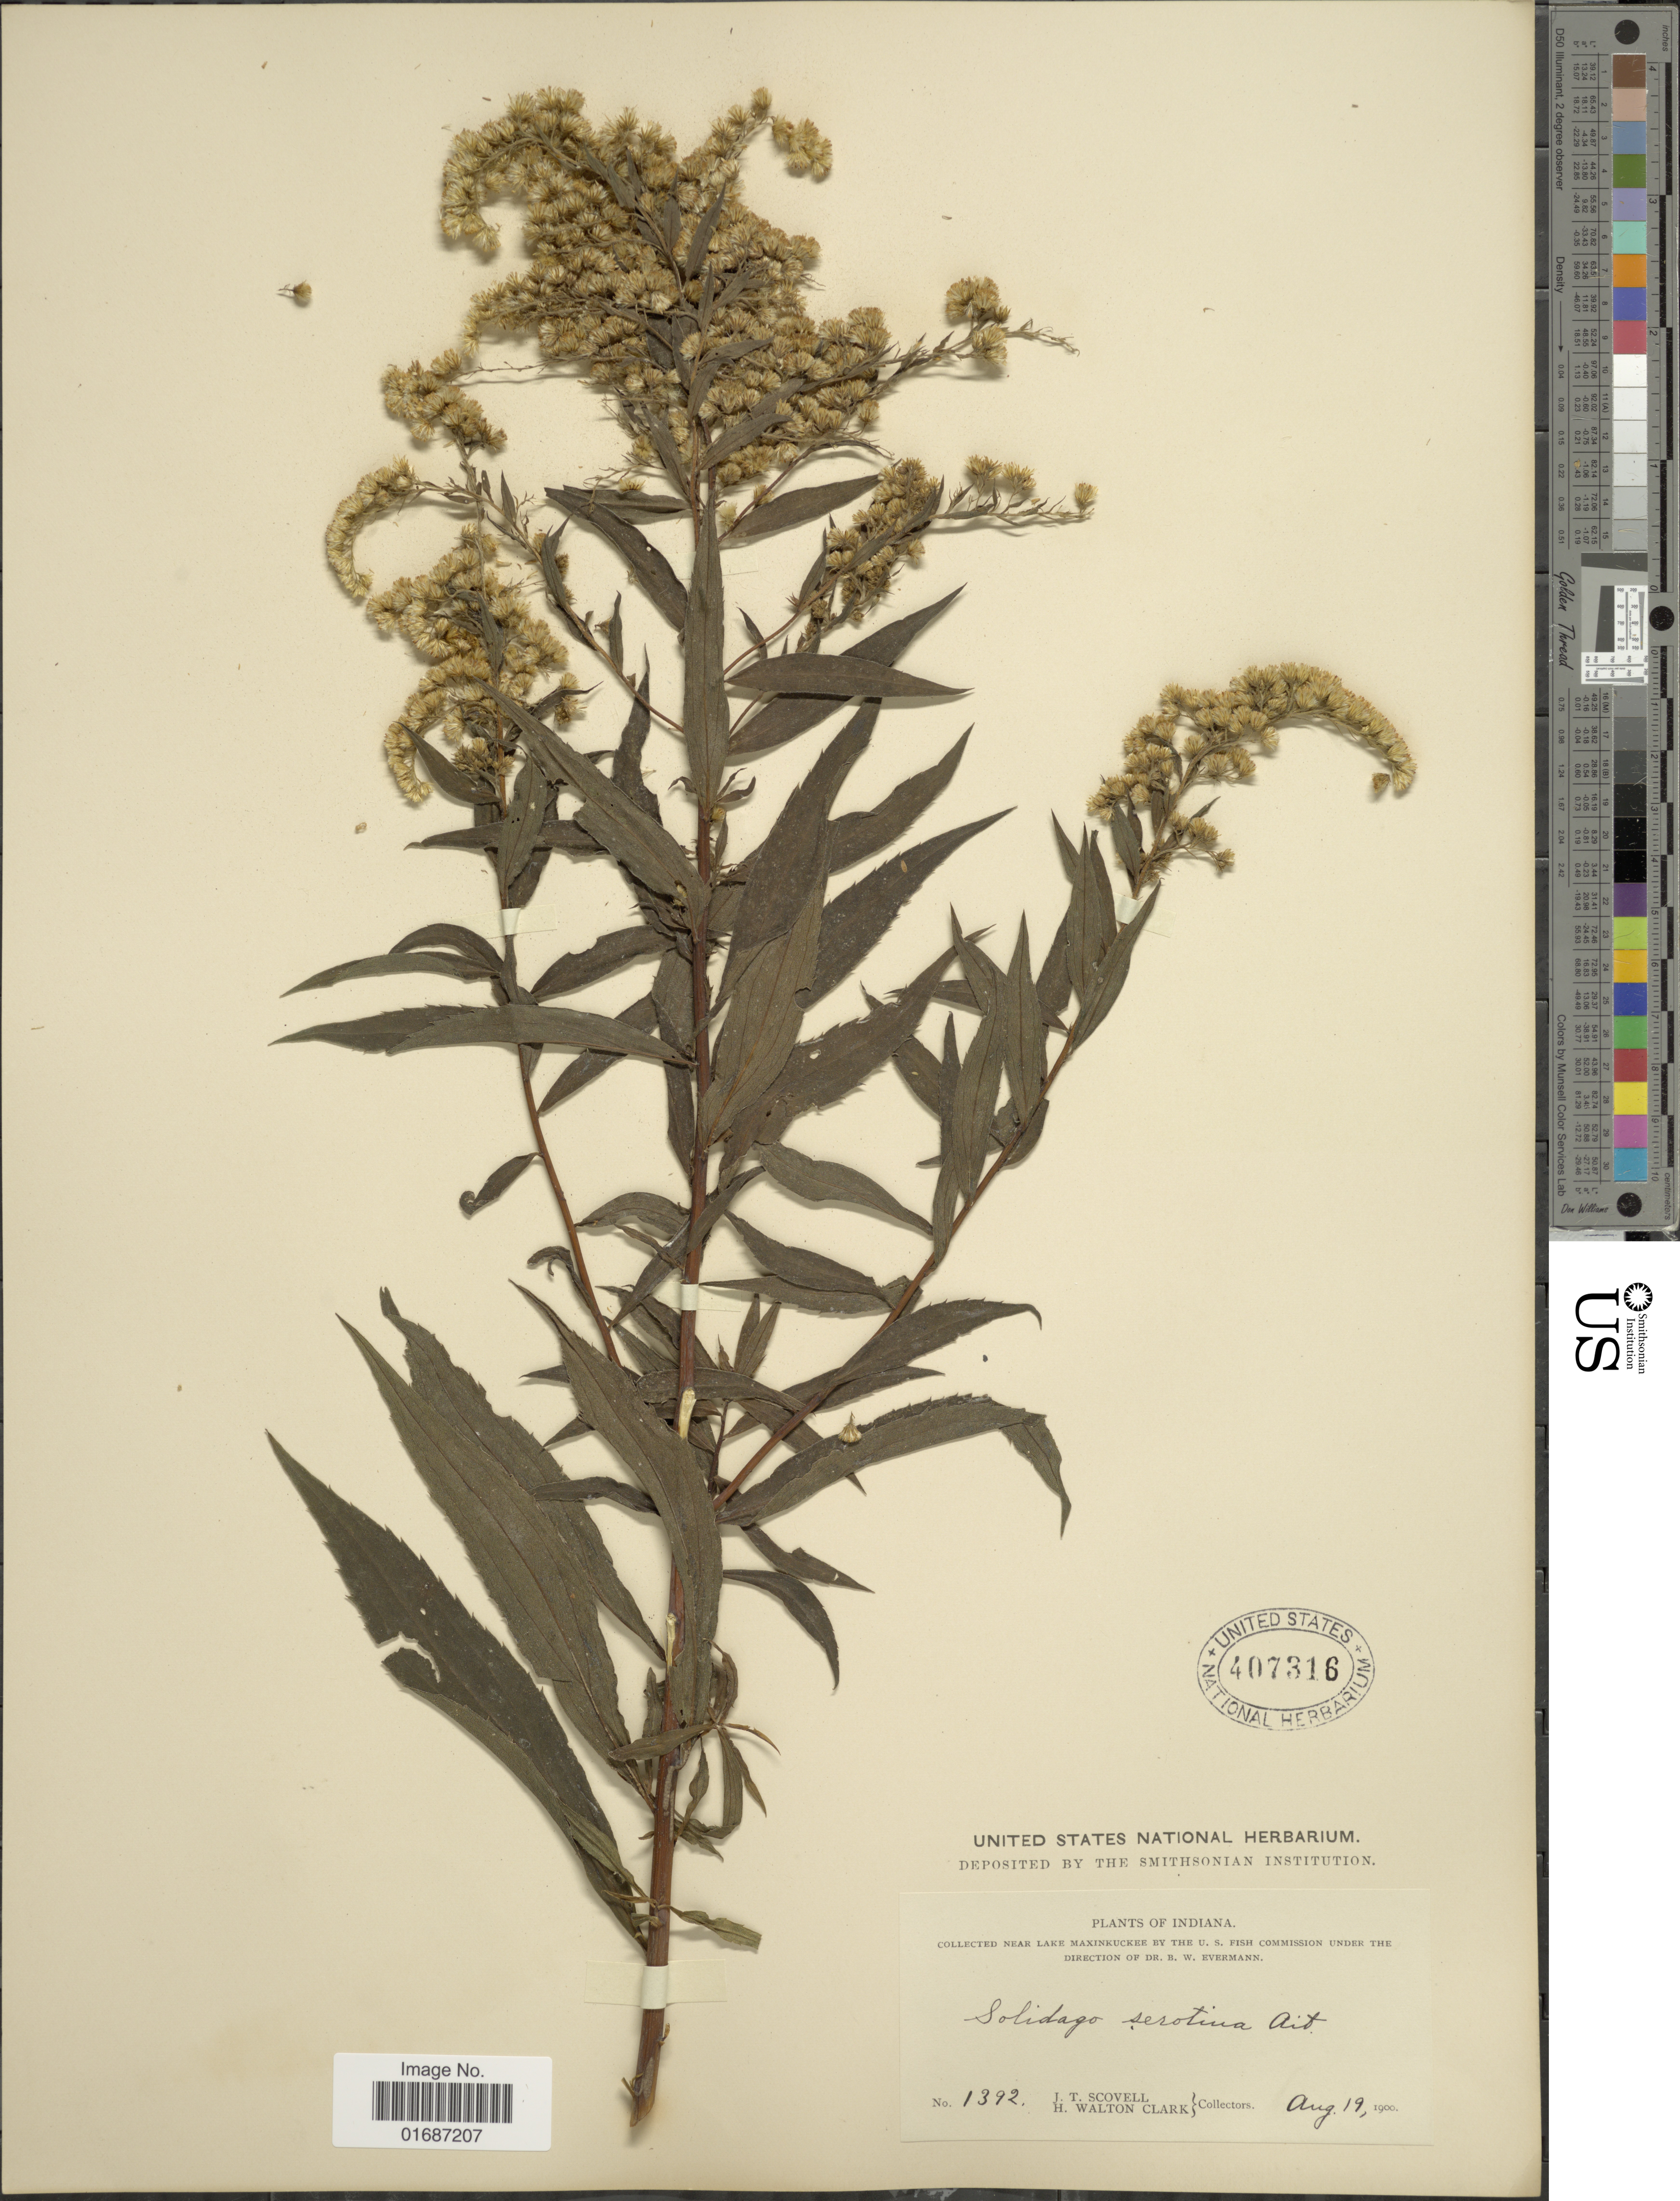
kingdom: Plantae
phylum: Tracheophyta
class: Magnoliopsida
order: Asterales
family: Asteraceae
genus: Solidago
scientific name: Solidago gigantea var. leiophylla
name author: Fernald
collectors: J. T. Scovell & H. W. Clark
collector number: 1392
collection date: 1900-08-19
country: United States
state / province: Indiana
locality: Near Lake Maxinkuckee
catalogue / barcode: US 407316